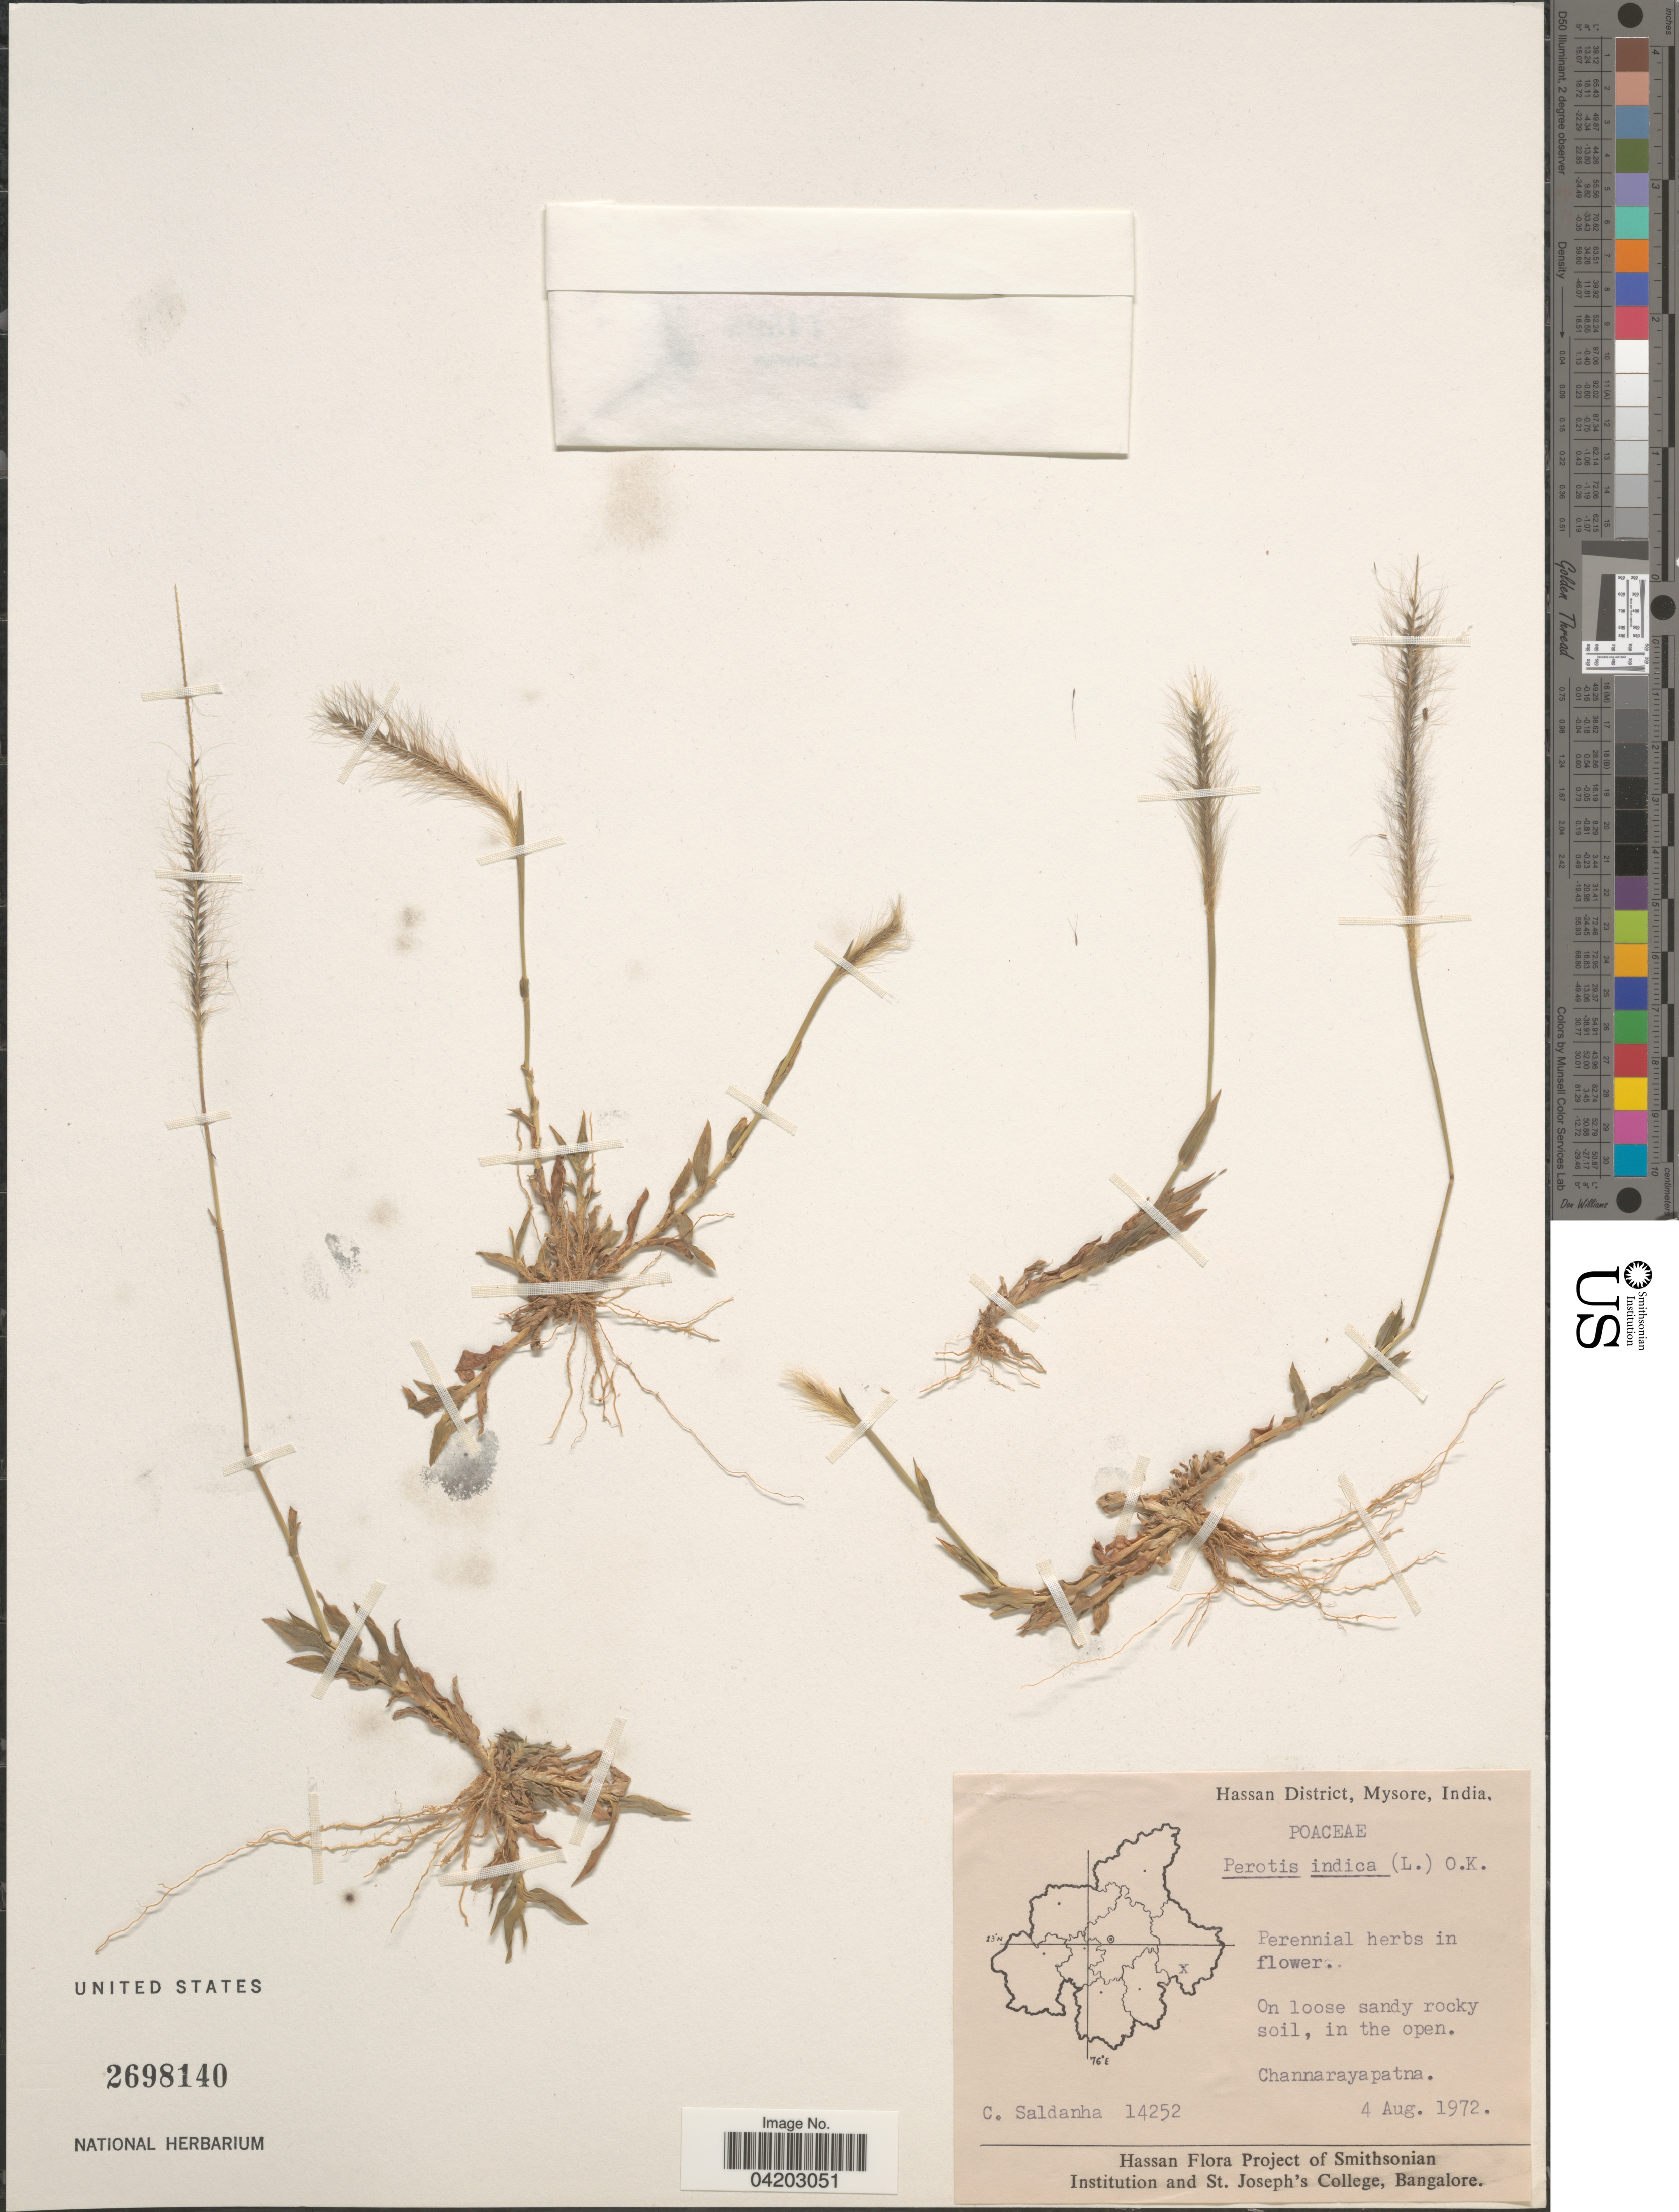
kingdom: Plantae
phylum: Tracheophyta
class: Liliopsida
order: Poales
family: Poaceae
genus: Perotis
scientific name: Perotis indica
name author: (L.) Kuntze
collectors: C. Saldanha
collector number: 14252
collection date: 1972-08-04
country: India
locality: Hassan District, Mysore. Channarayapatna.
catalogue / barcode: US 2698140